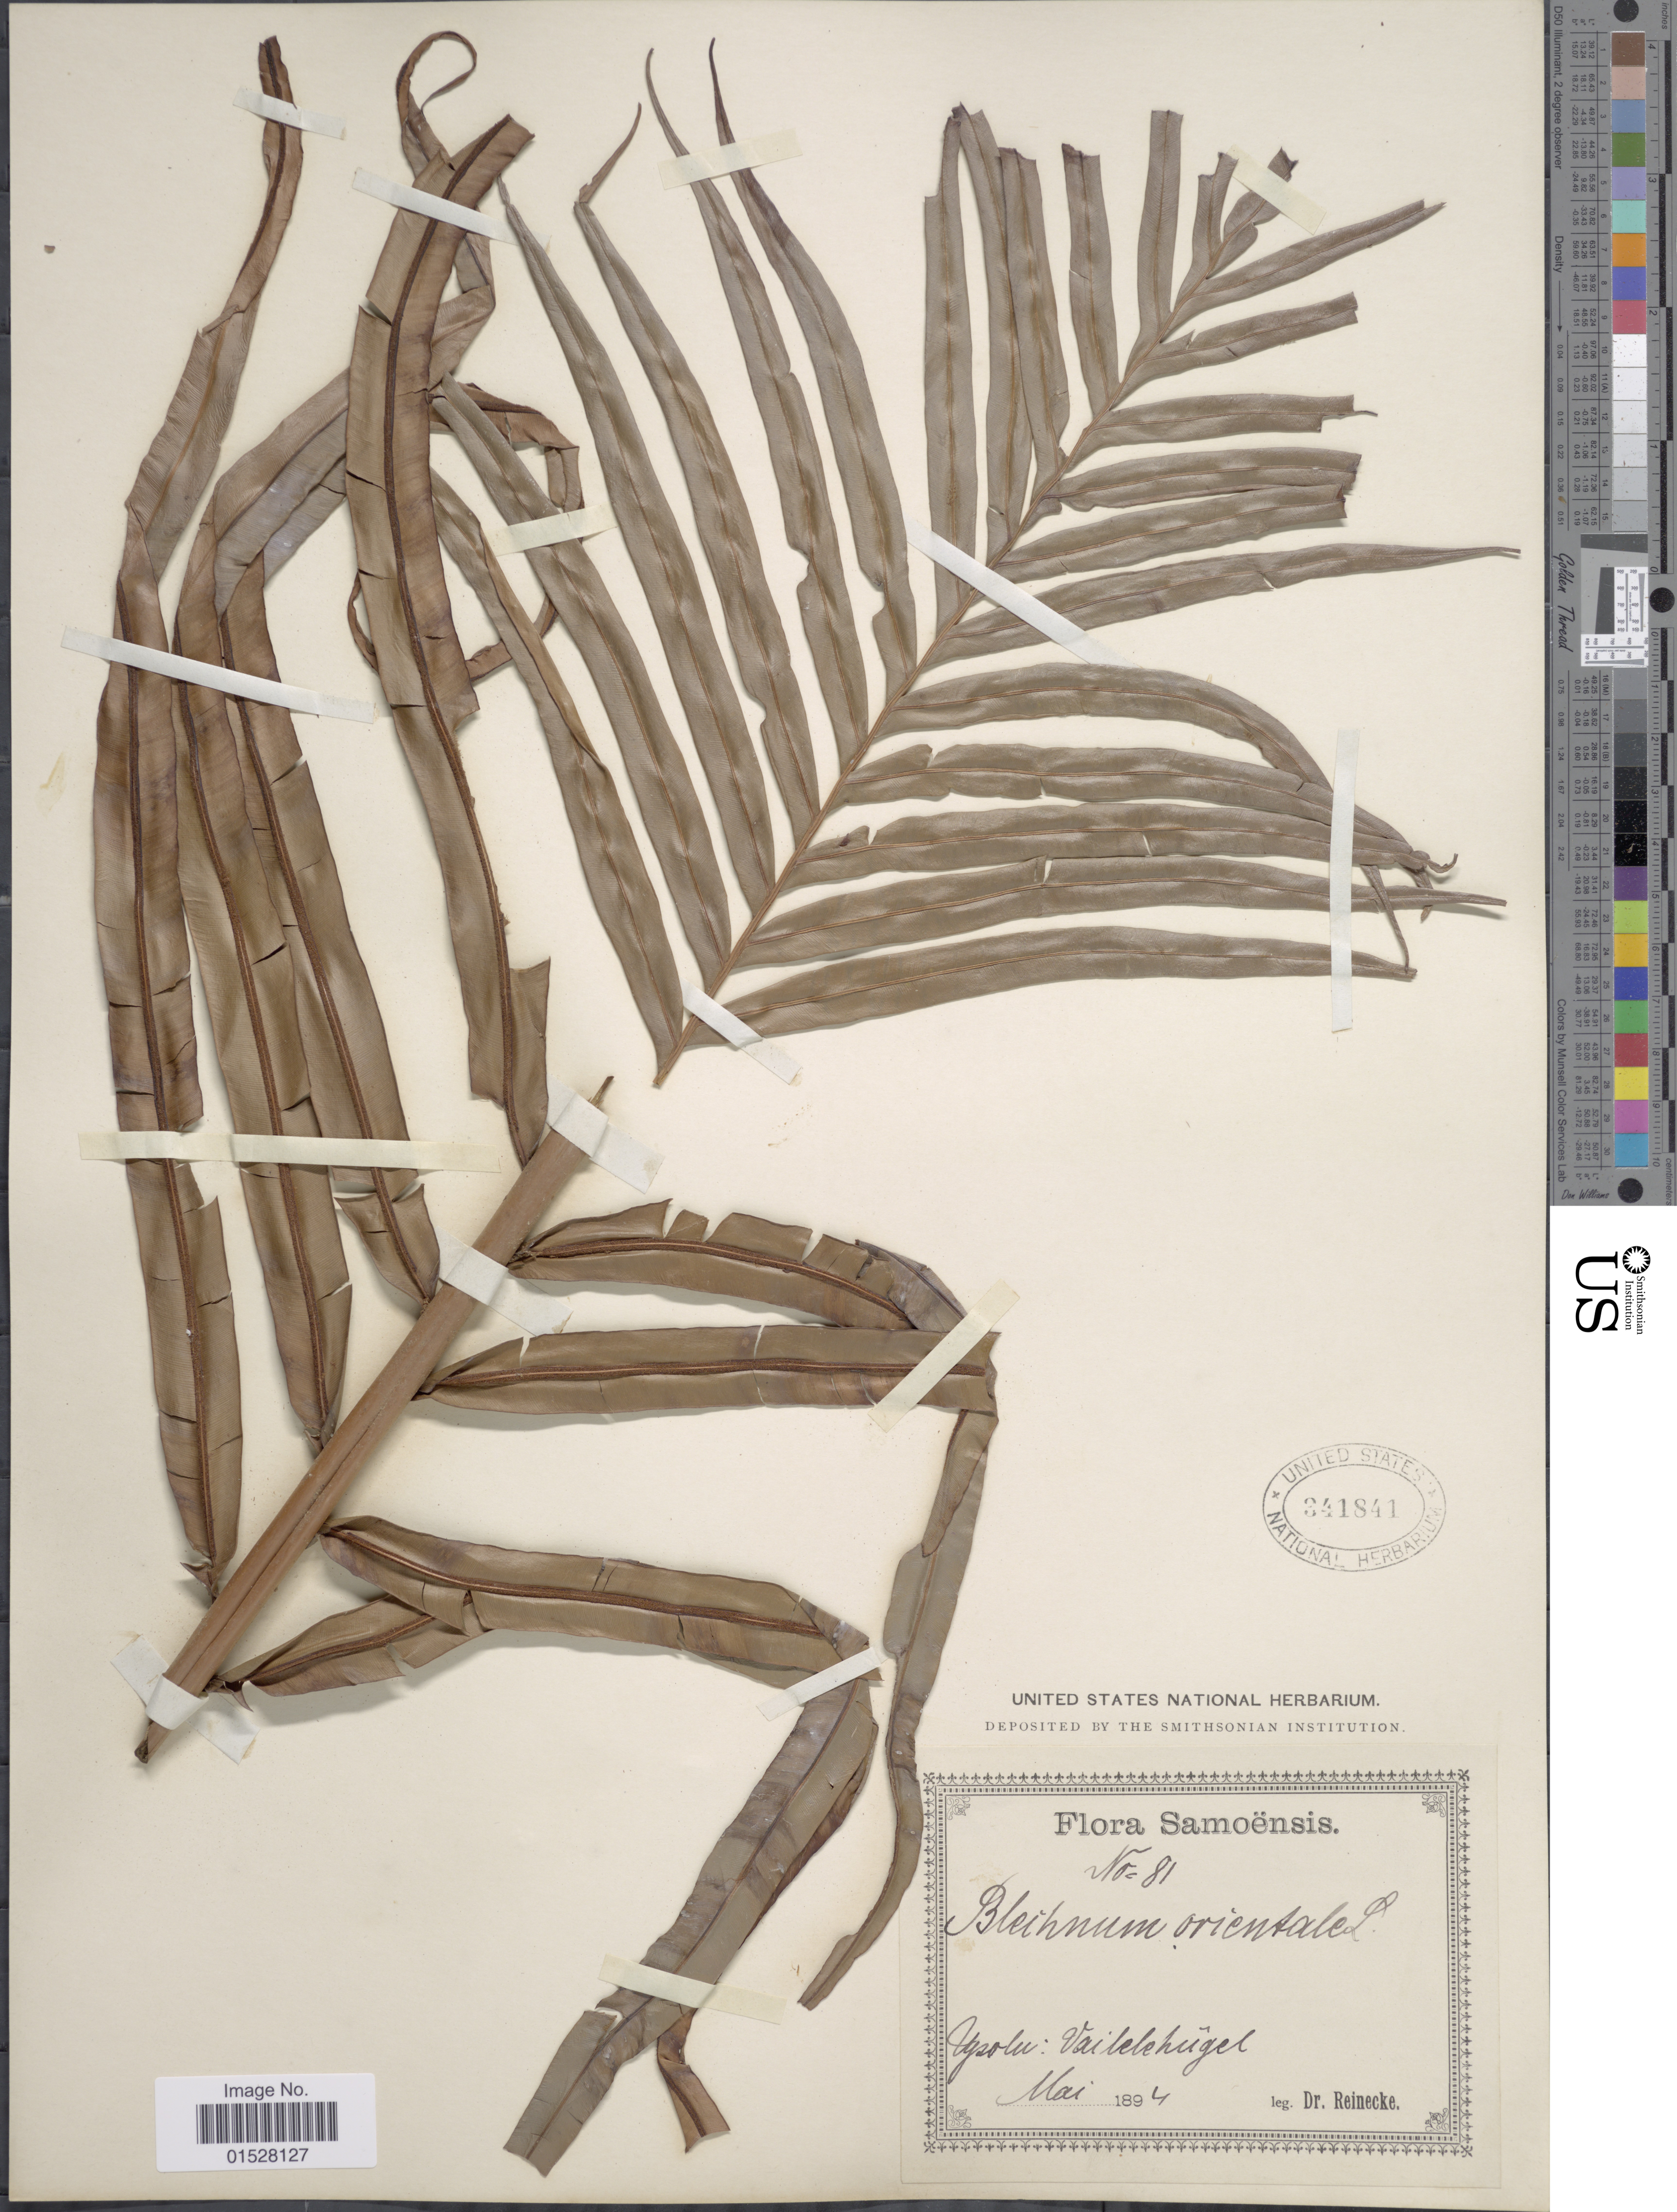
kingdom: Plantae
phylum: Tracheophyta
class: Polypodiopsida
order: Polypodiales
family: Blechnaceae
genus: Blechnum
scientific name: Blechnum orientale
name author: L.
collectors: -- Reinecke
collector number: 81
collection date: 1894-05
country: Samoa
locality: Upolu: Vailelehugel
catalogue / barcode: US 841841